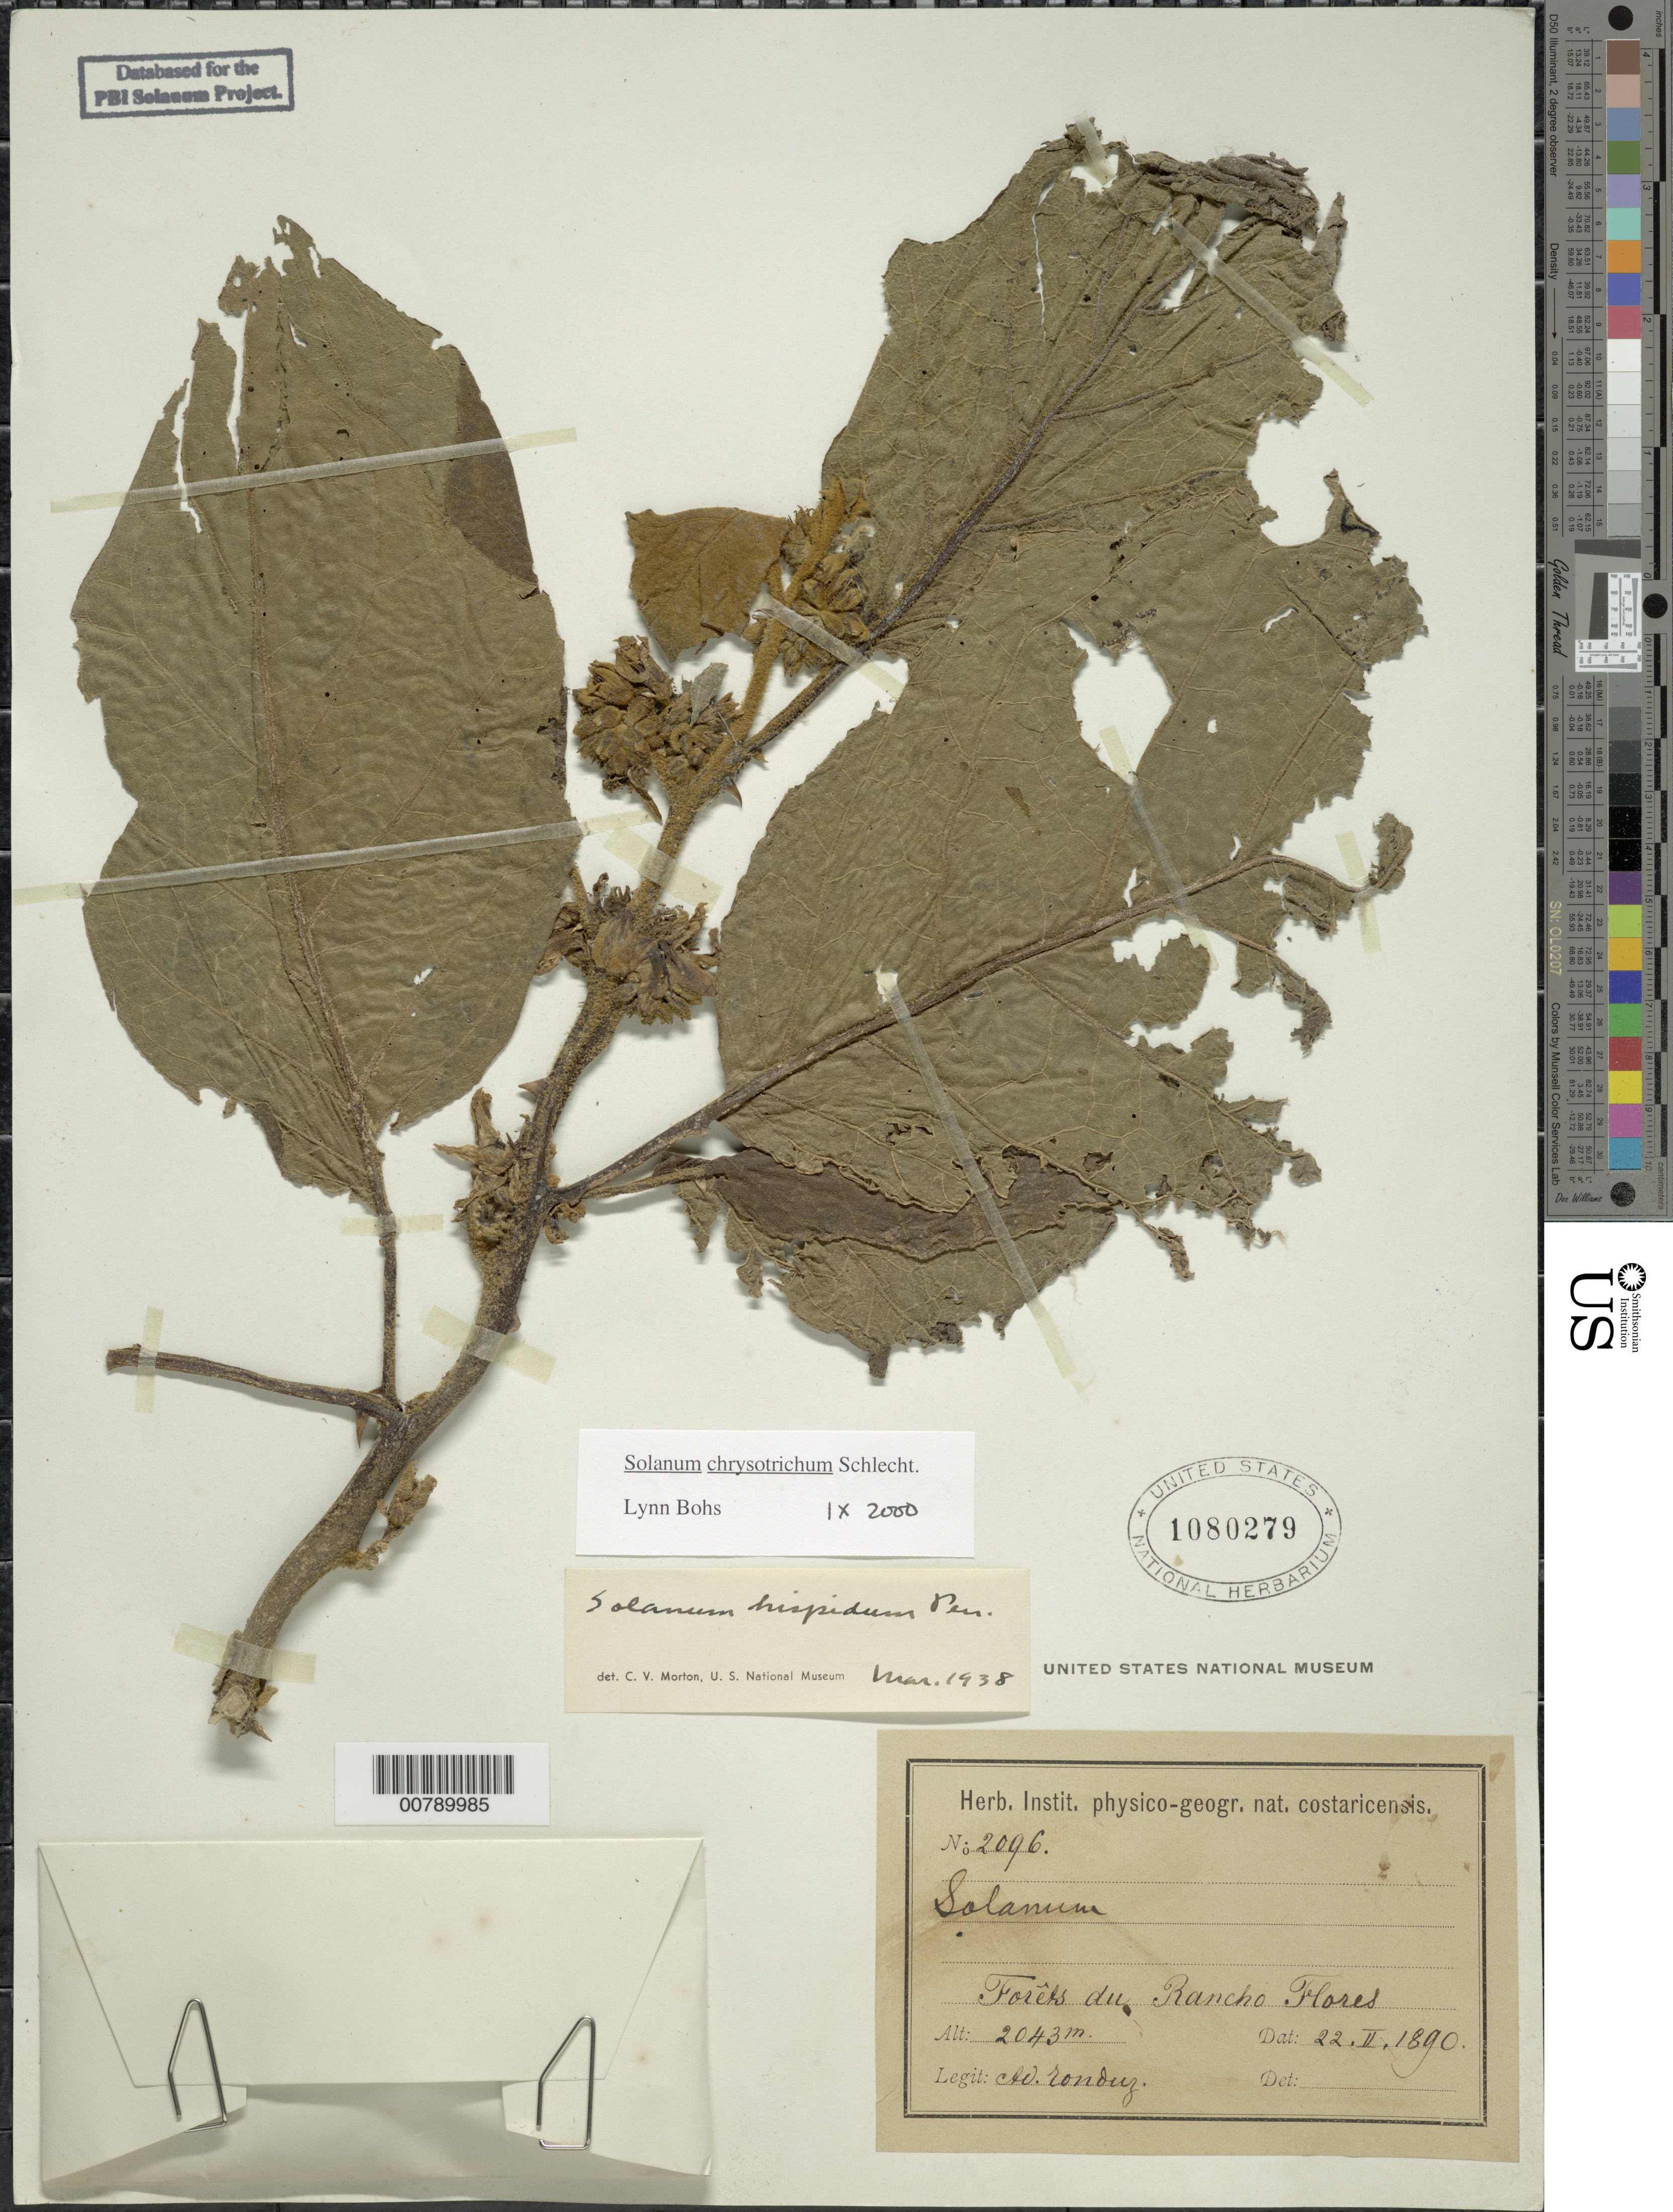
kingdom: Plantae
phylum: Tracheophyta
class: Magnoliopsida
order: Solanales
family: Solanaceae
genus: Solanum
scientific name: Solanum chrysotrichum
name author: Schltdl.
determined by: Bohs, L. A.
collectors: A. Tonduz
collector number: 2096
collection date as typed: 22 Feb 1890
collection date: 1890-02-22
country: Costa Rica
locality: Forêts du Rancho Flores.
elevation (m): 2043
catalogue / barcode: US 1080279